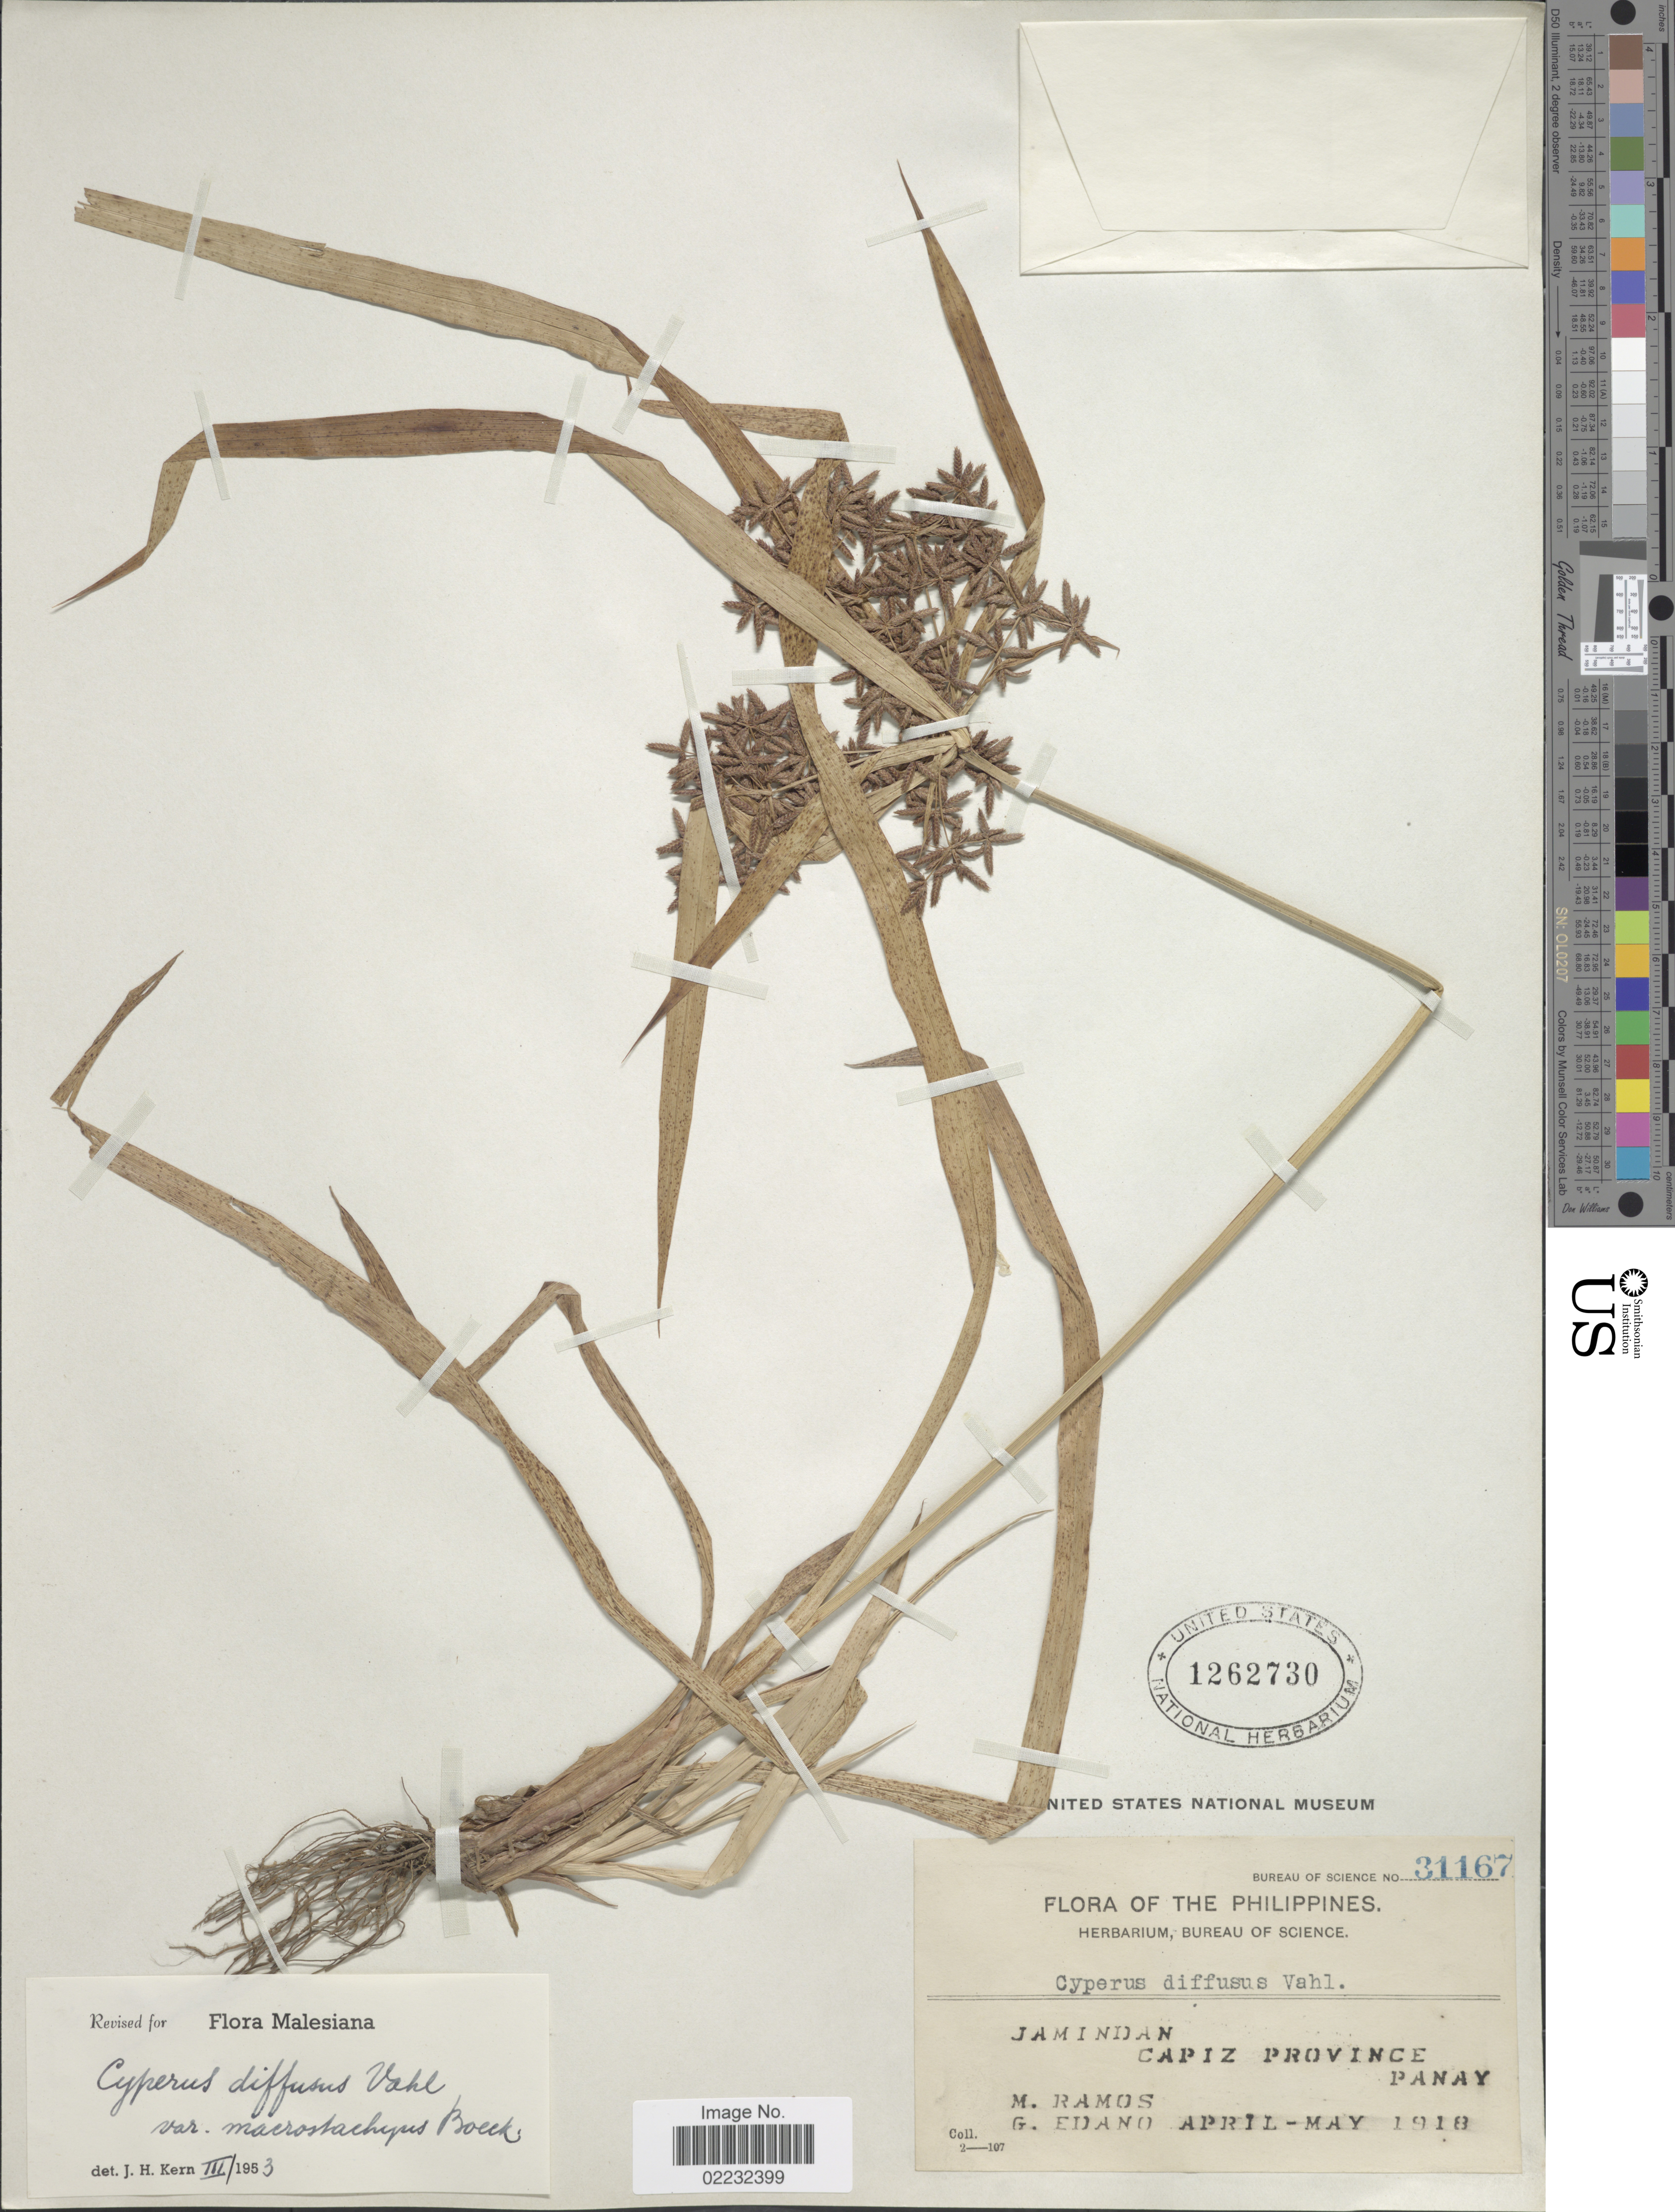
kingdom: Plantae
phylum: Tracheophyta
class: Liliopsida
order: Poales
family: Cyperaceae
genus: Cyperus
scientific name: Cyperus diffusus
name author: Vahl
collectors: M. Ramos & G. Edaño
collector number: Bureau of Science 31167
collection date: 1918-04/1918-05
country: Philippines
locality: Jamindan, Capiz Province, Panay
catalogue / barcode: US 1262730